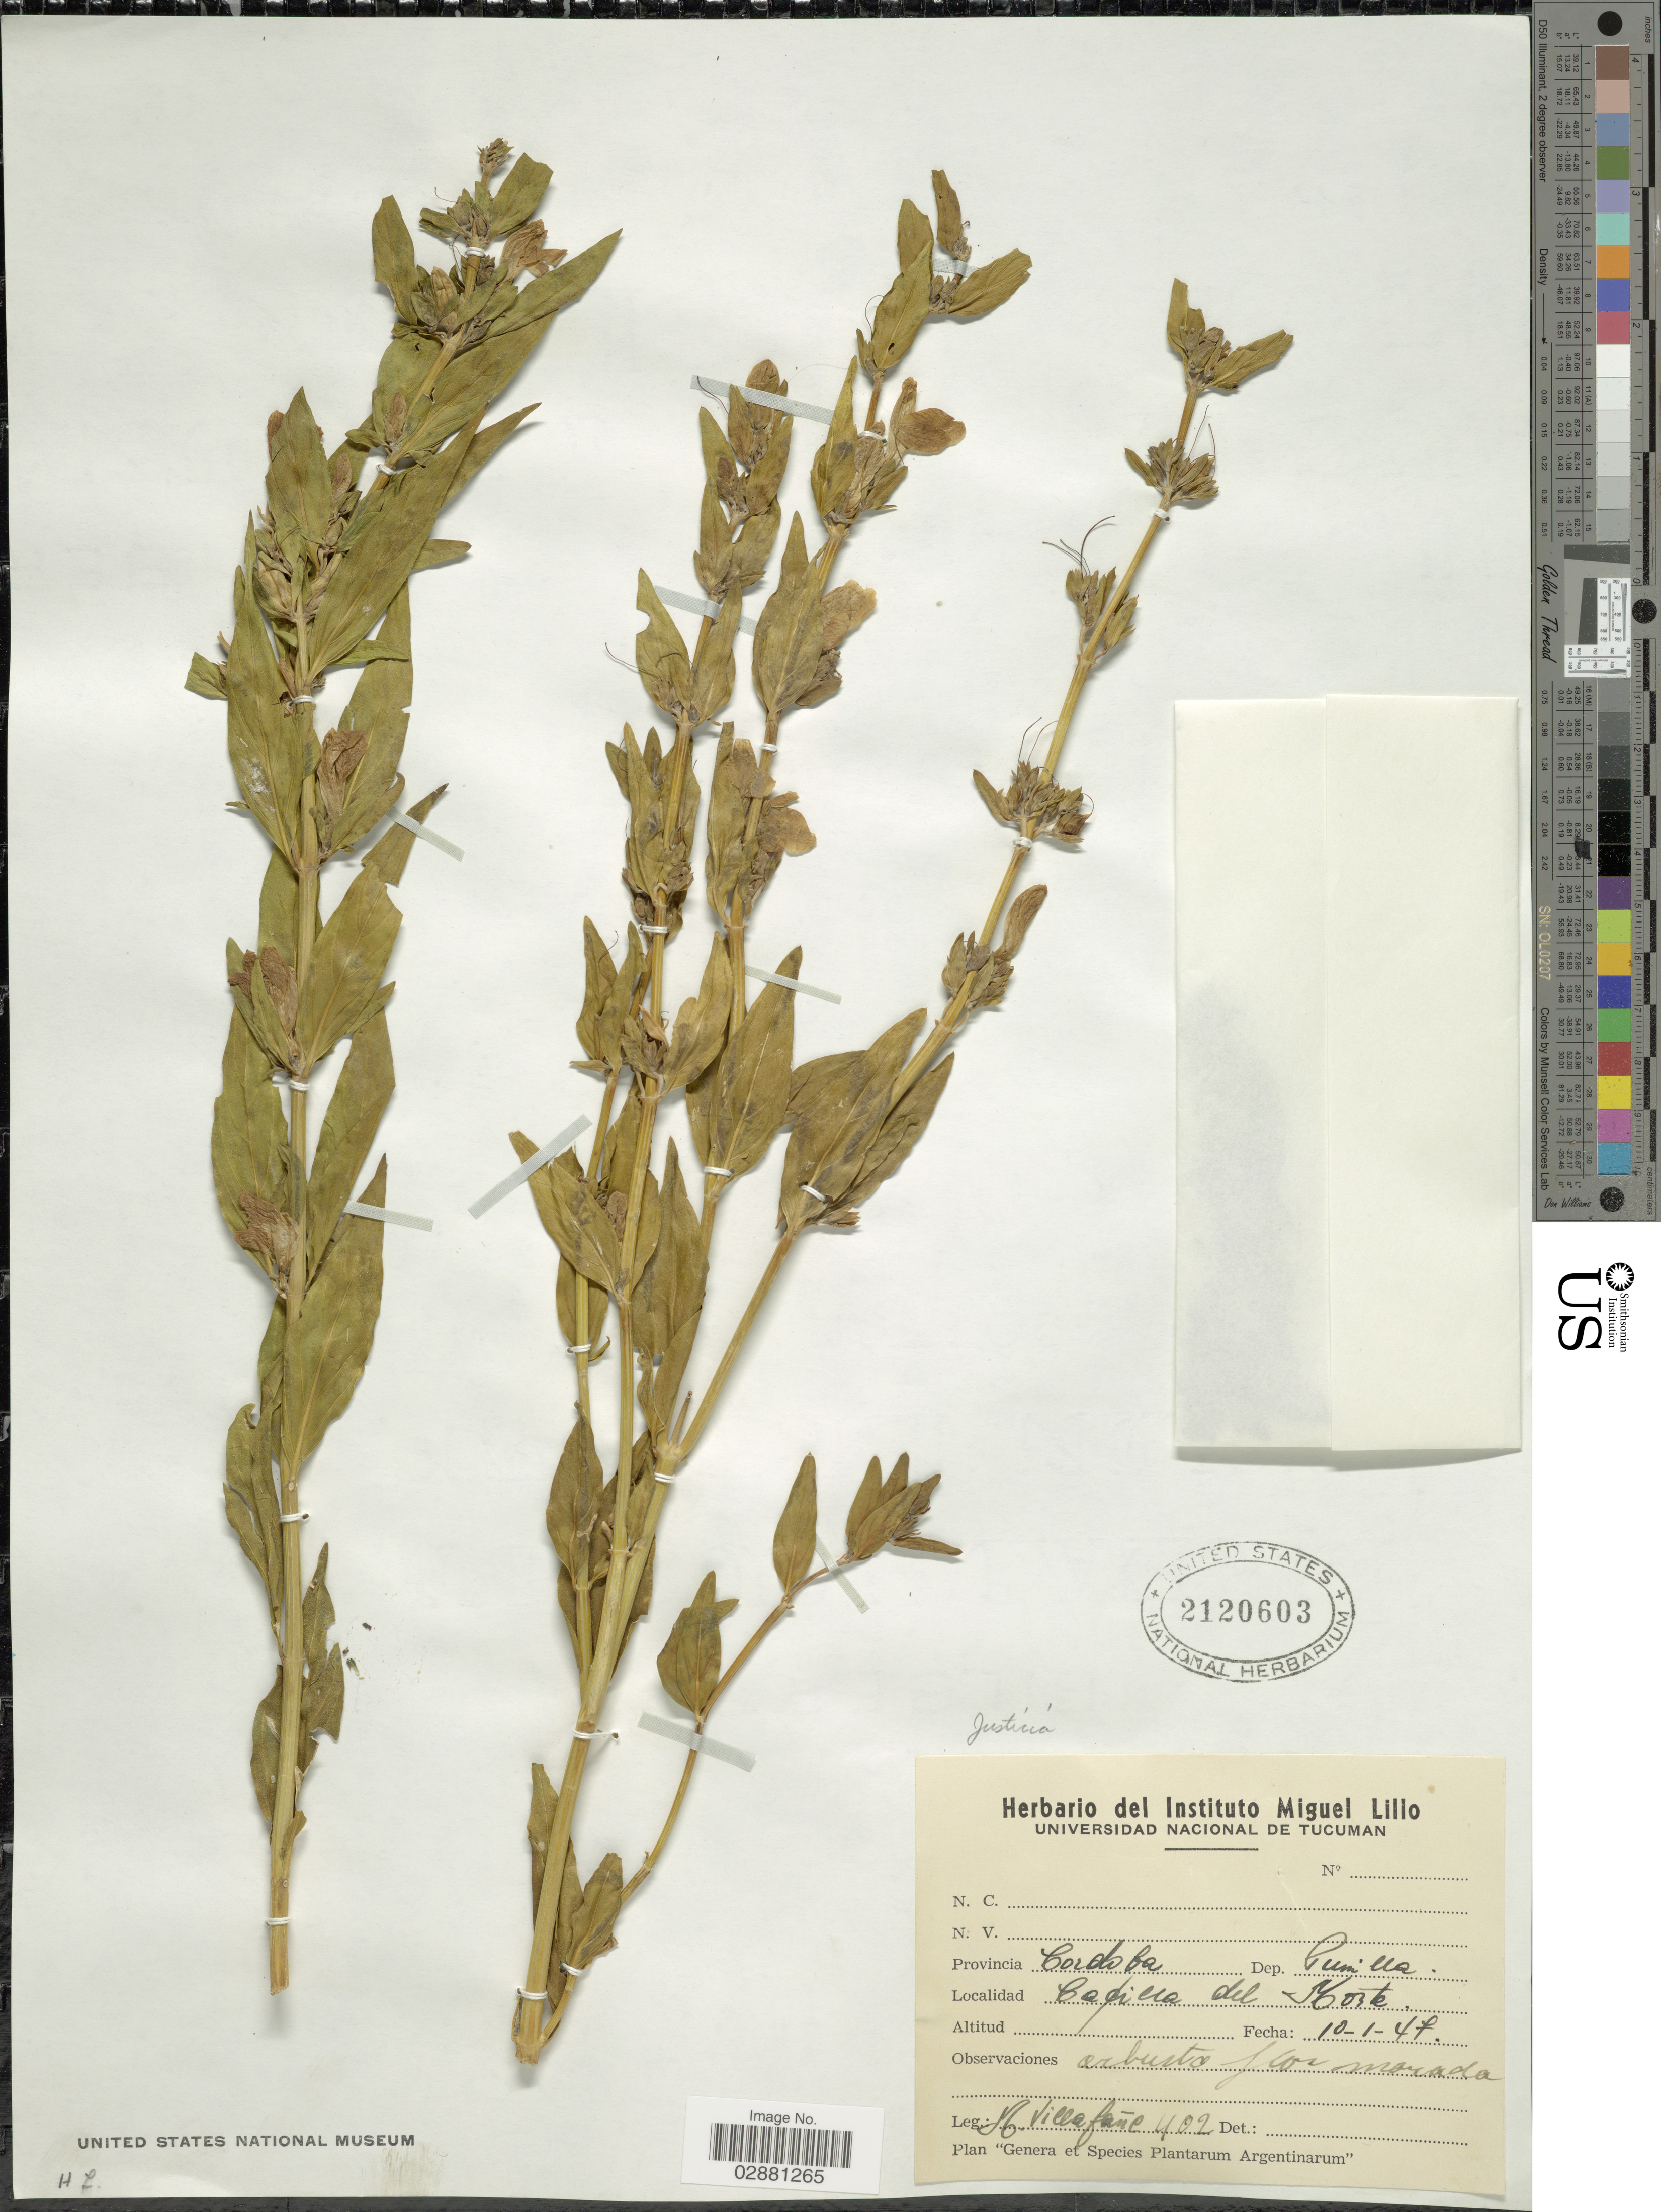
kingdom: Plantae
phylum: Tracheophyta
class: Magnoliopsida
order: Lamiales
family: Acanthaceae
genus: Justicia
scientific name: Justicia tweediana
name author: (Nees) Griseb.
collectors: M. Villafane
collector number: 402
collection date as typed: Transcribed d/m/y: 10/1/47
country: Argentina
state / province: Cordoba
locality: Provincia Cordoba, Dep Punilla, Capilla del Monte.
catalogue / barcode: US 2120603